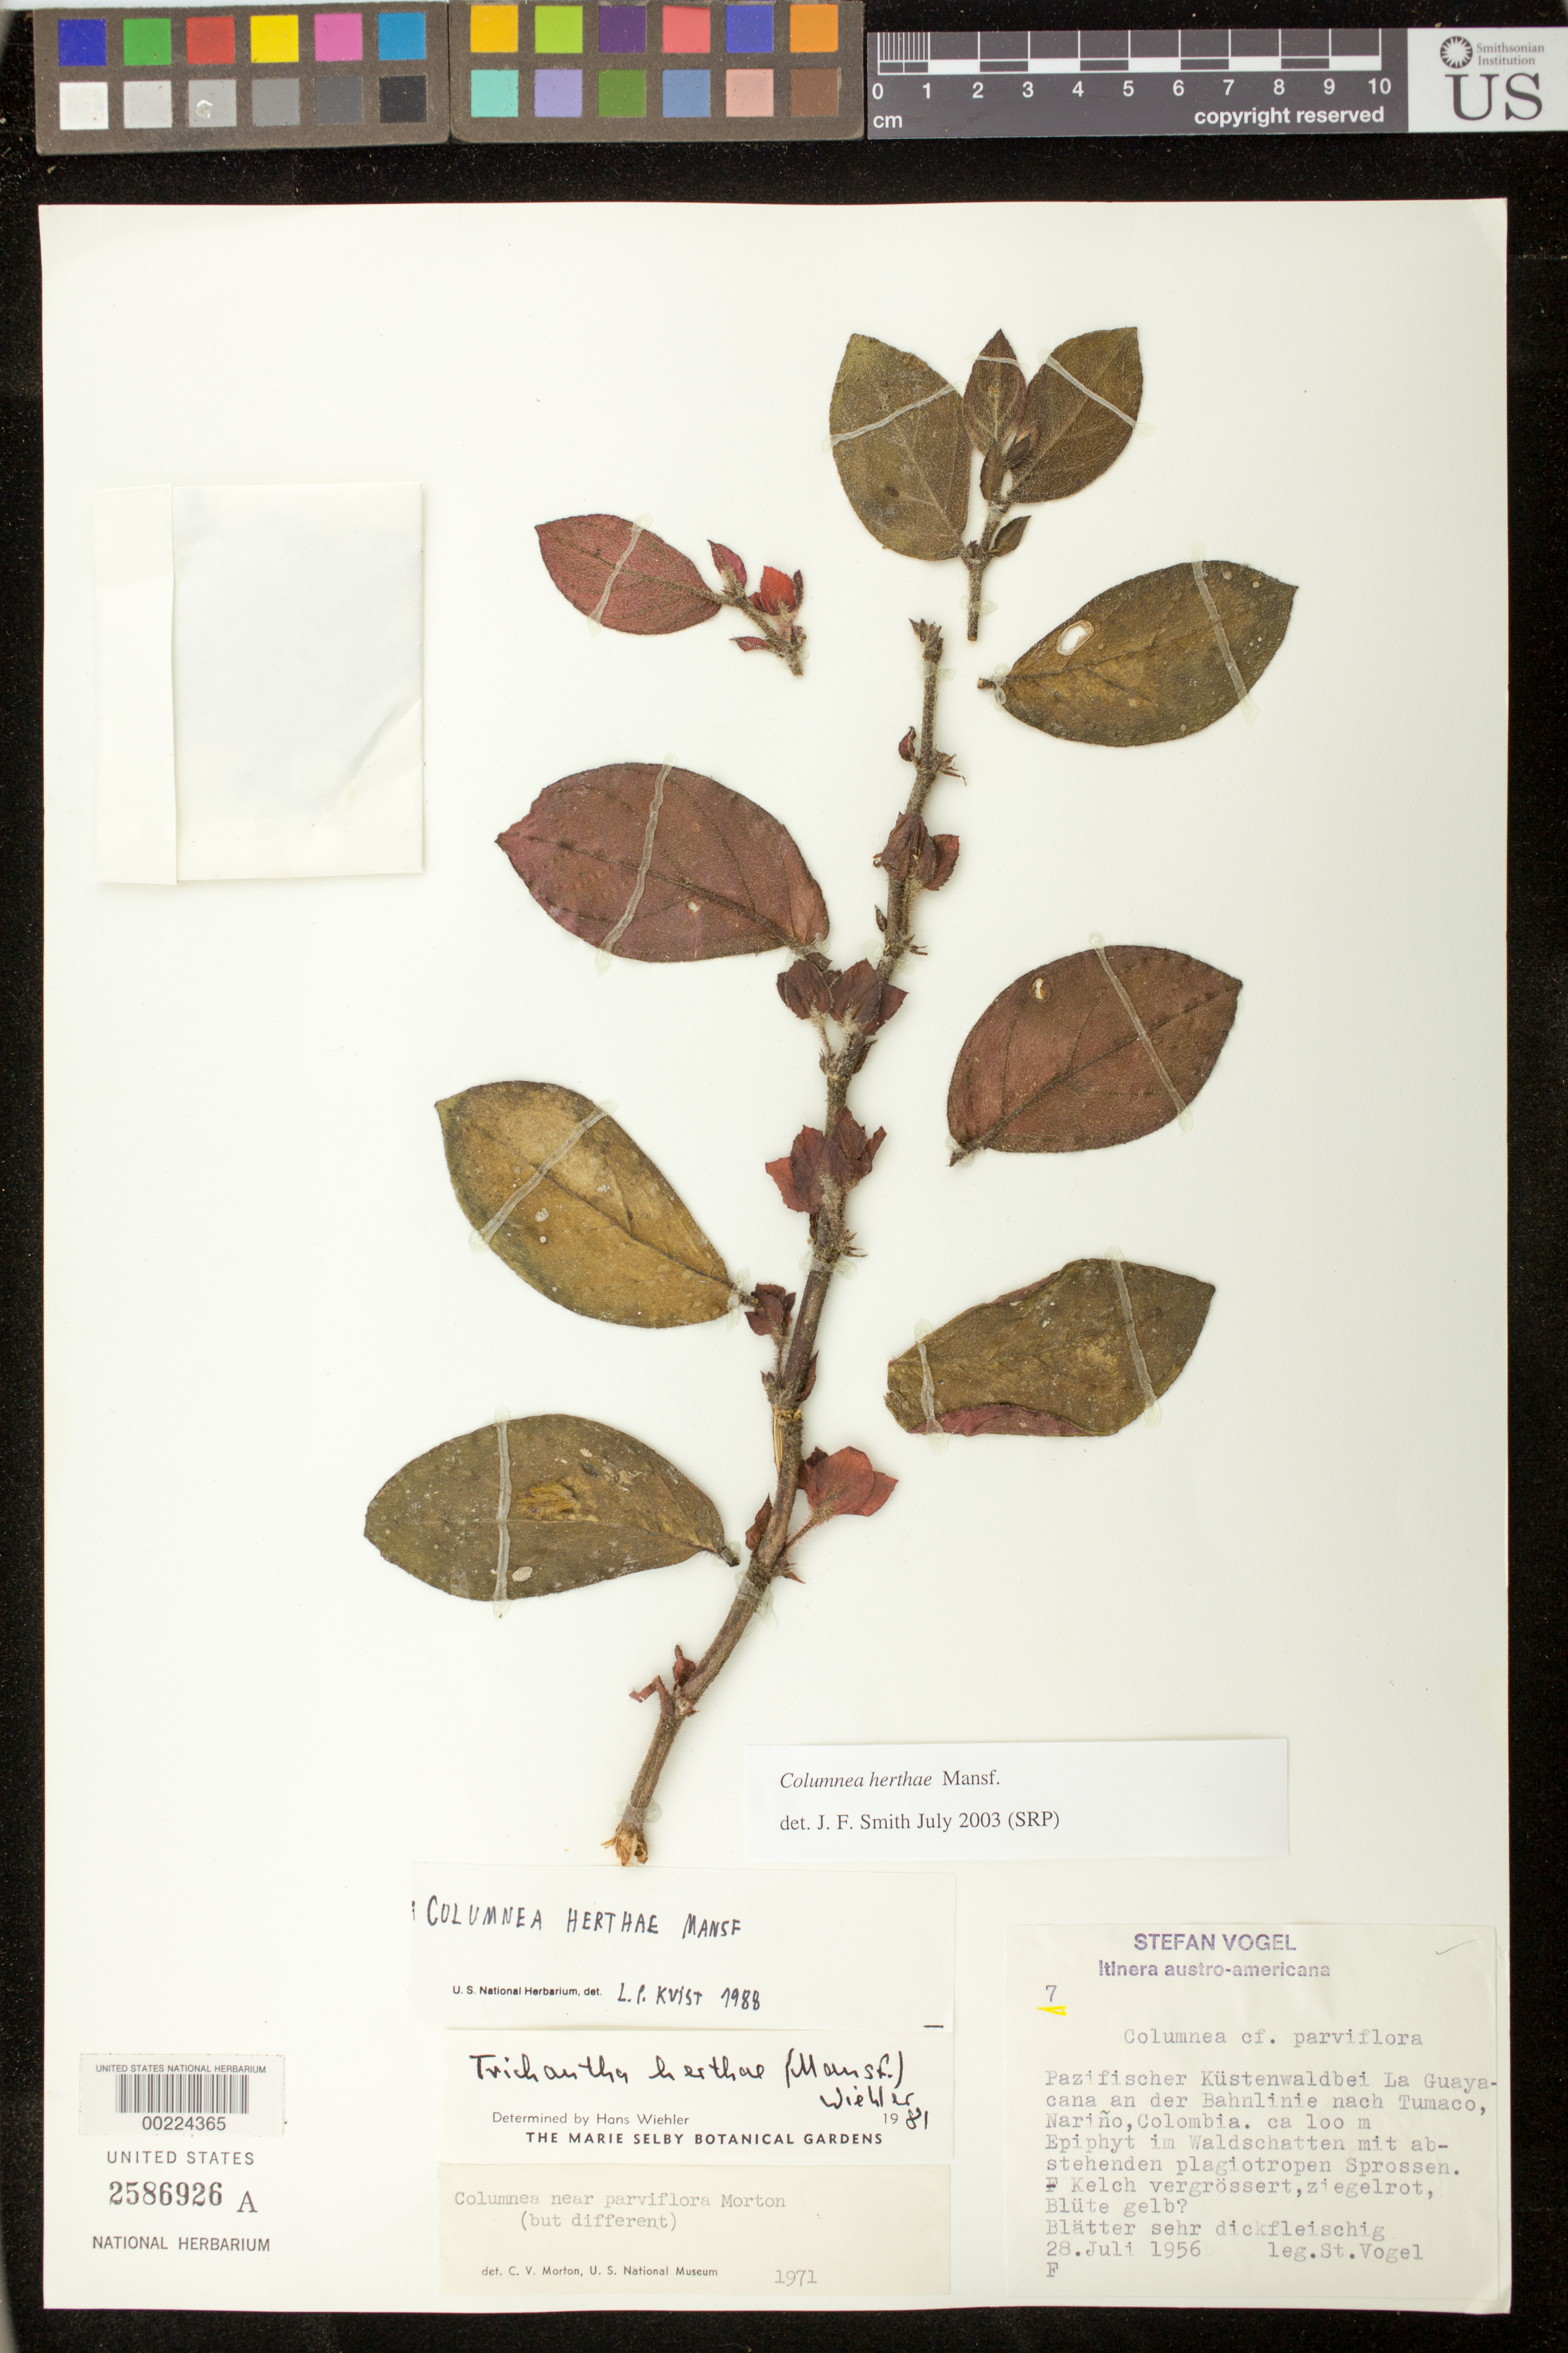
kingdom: Plantae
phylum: Tracheophyta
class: Magnoliopsida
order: Lamiales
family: Gesneriaceae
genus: Columnea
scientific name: Columnea lehmannii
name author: Mansf.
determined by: Clark, J. L.; Skog, Laurence E.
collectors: S. Vogel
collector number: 7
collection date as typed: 28 Jul 1956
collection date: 1956-07-28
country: Colombia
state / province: Nariño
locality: By La Guayacana and Bahnlinie near Tumaco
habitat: Pacific coastal forest; in shady forest …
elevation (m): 100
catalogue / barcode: US 2586926A